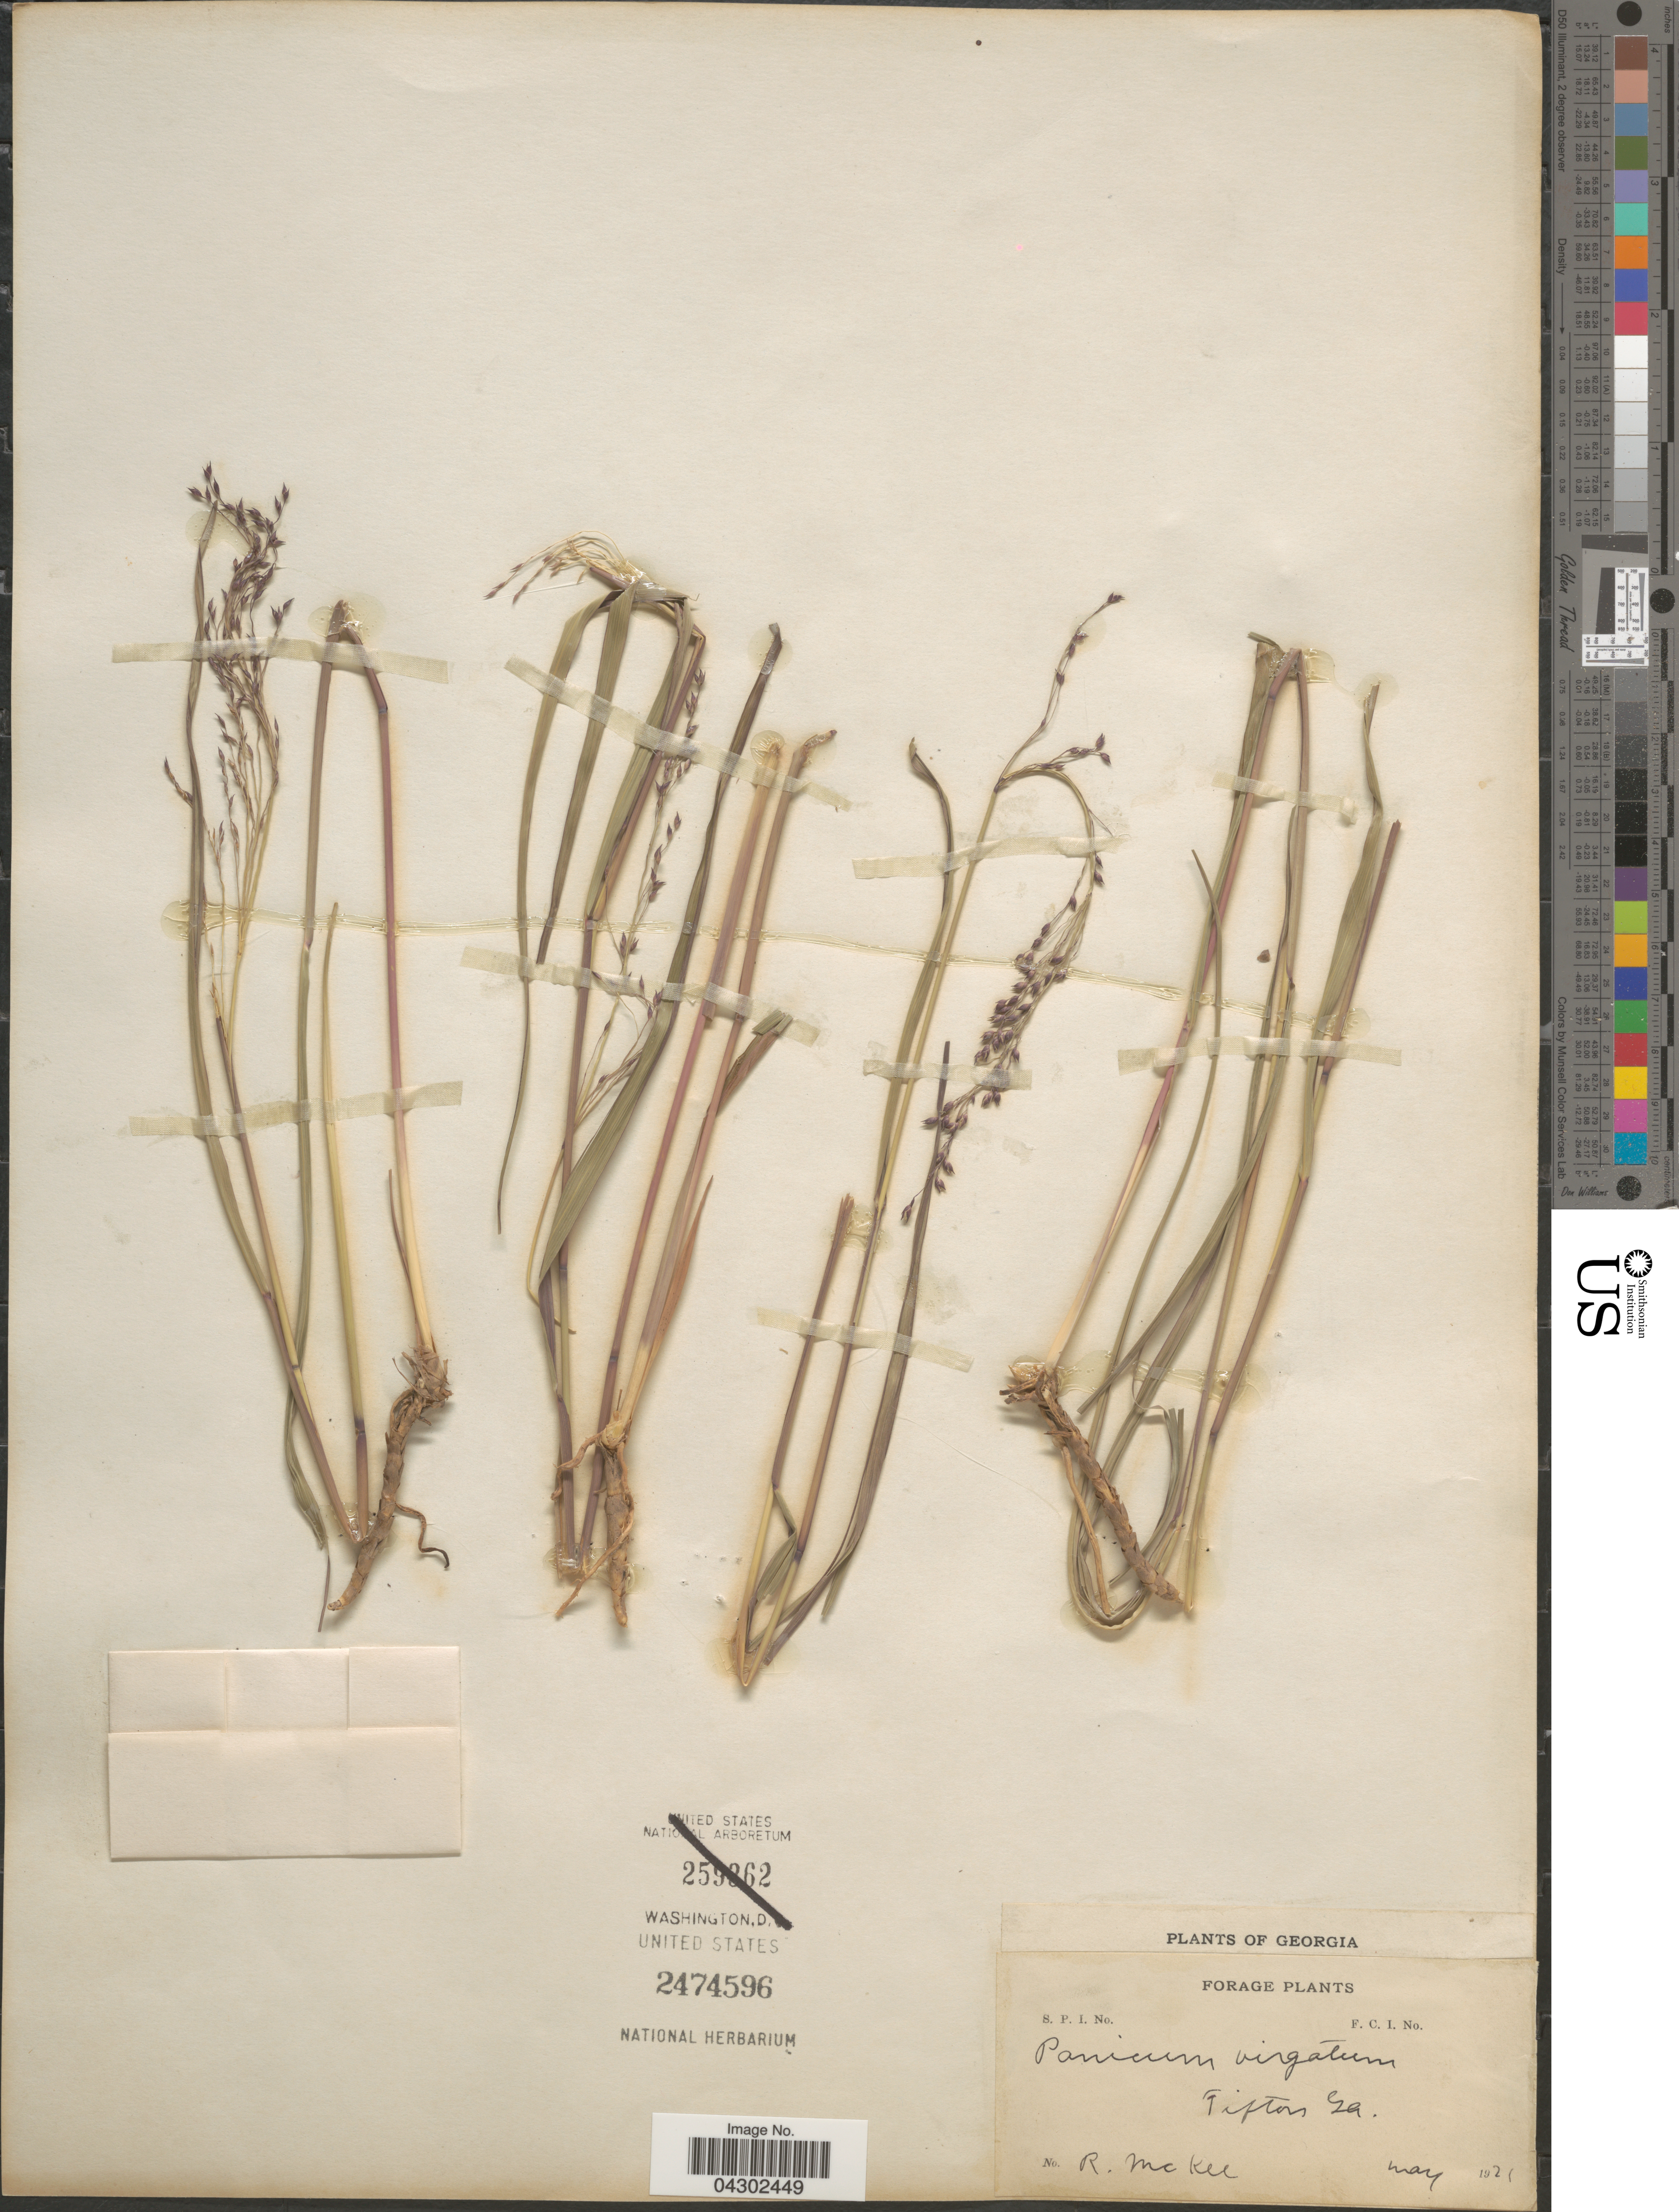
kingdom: Plantae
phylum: Tracheophyta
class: Liliopsida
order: Poales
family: Poaceae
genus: Panicum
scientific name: Panicum virgatum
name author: L.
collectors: R. Mckee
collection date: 1921-05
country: United States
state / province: Georgia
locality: Tifton.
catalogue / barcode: US 2474596